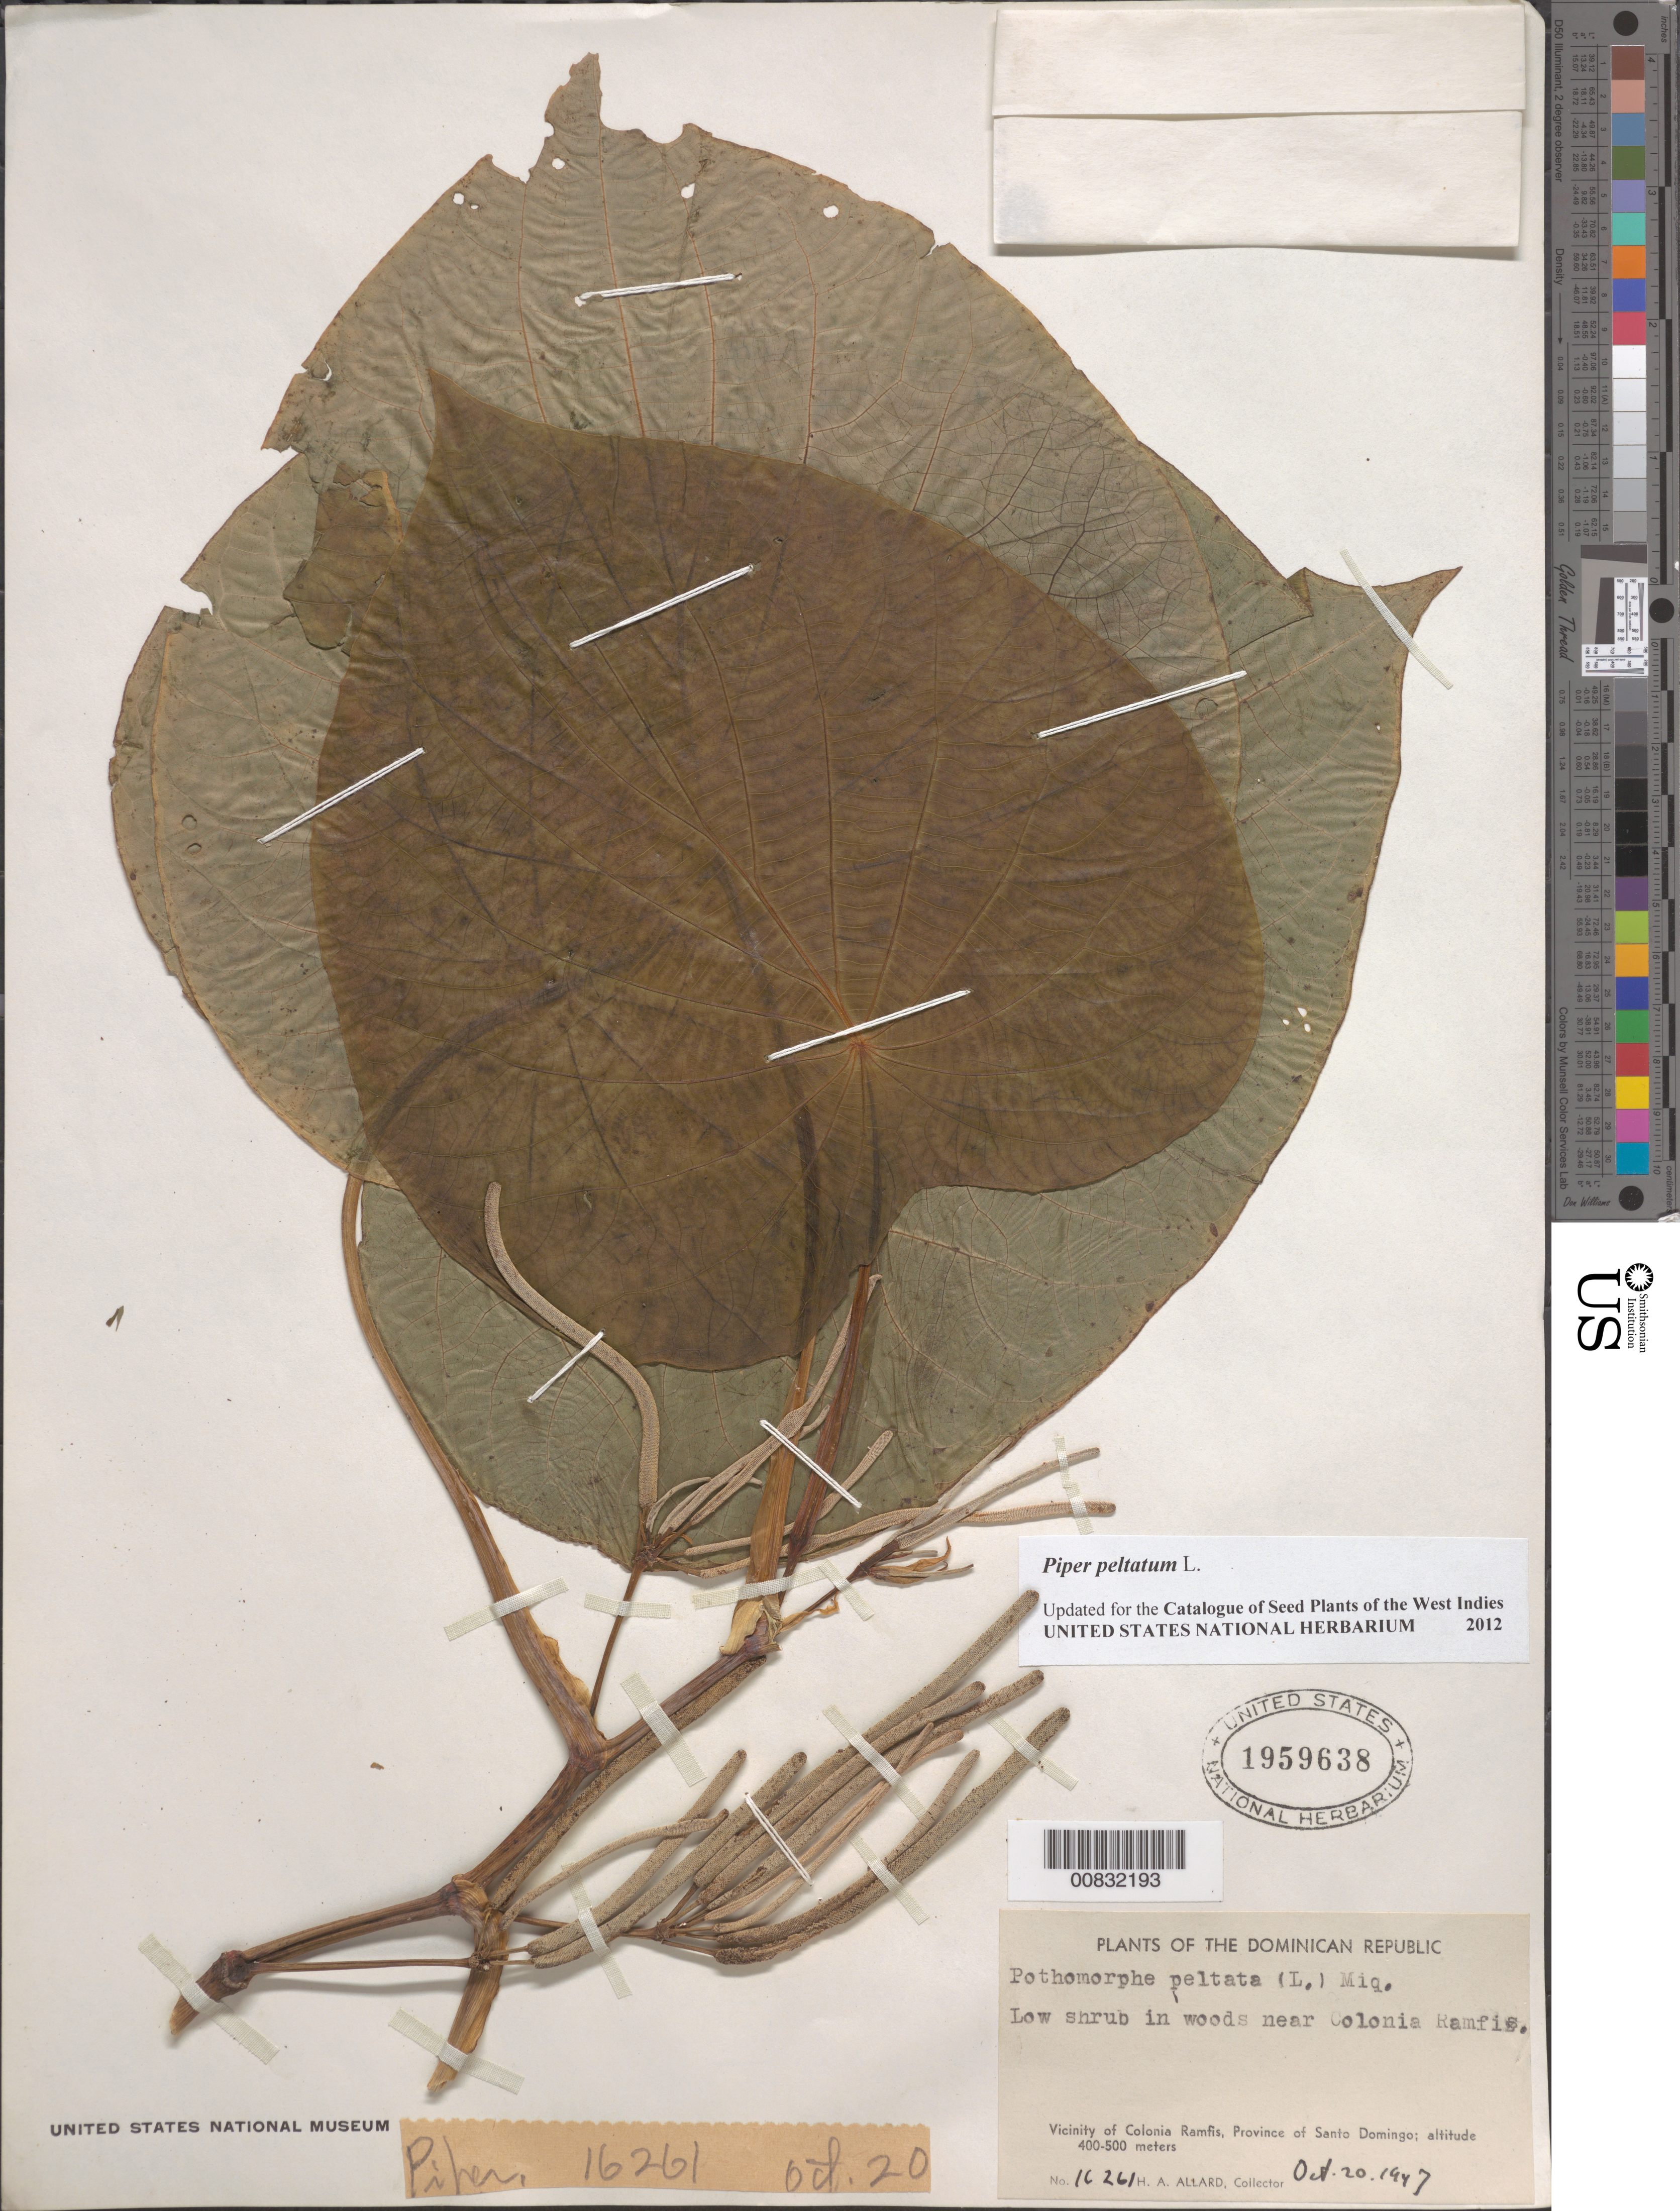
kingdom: Plantae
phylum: Tracheophyta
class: Magnoliopsida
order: Piperales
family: Piperaceae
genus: Piper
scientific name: Piper peltatum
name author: L.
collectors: H. A. Allard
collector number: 16261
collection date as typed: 20 Oct 1947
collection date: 1947-10-20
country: Dominican Republic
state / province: Distrito Nacional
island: Hispaniola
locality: Vicinity of Colonia Ramfis, Province of Santo Domingo.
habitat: In woods.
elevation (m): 400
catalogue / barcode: US 1959638